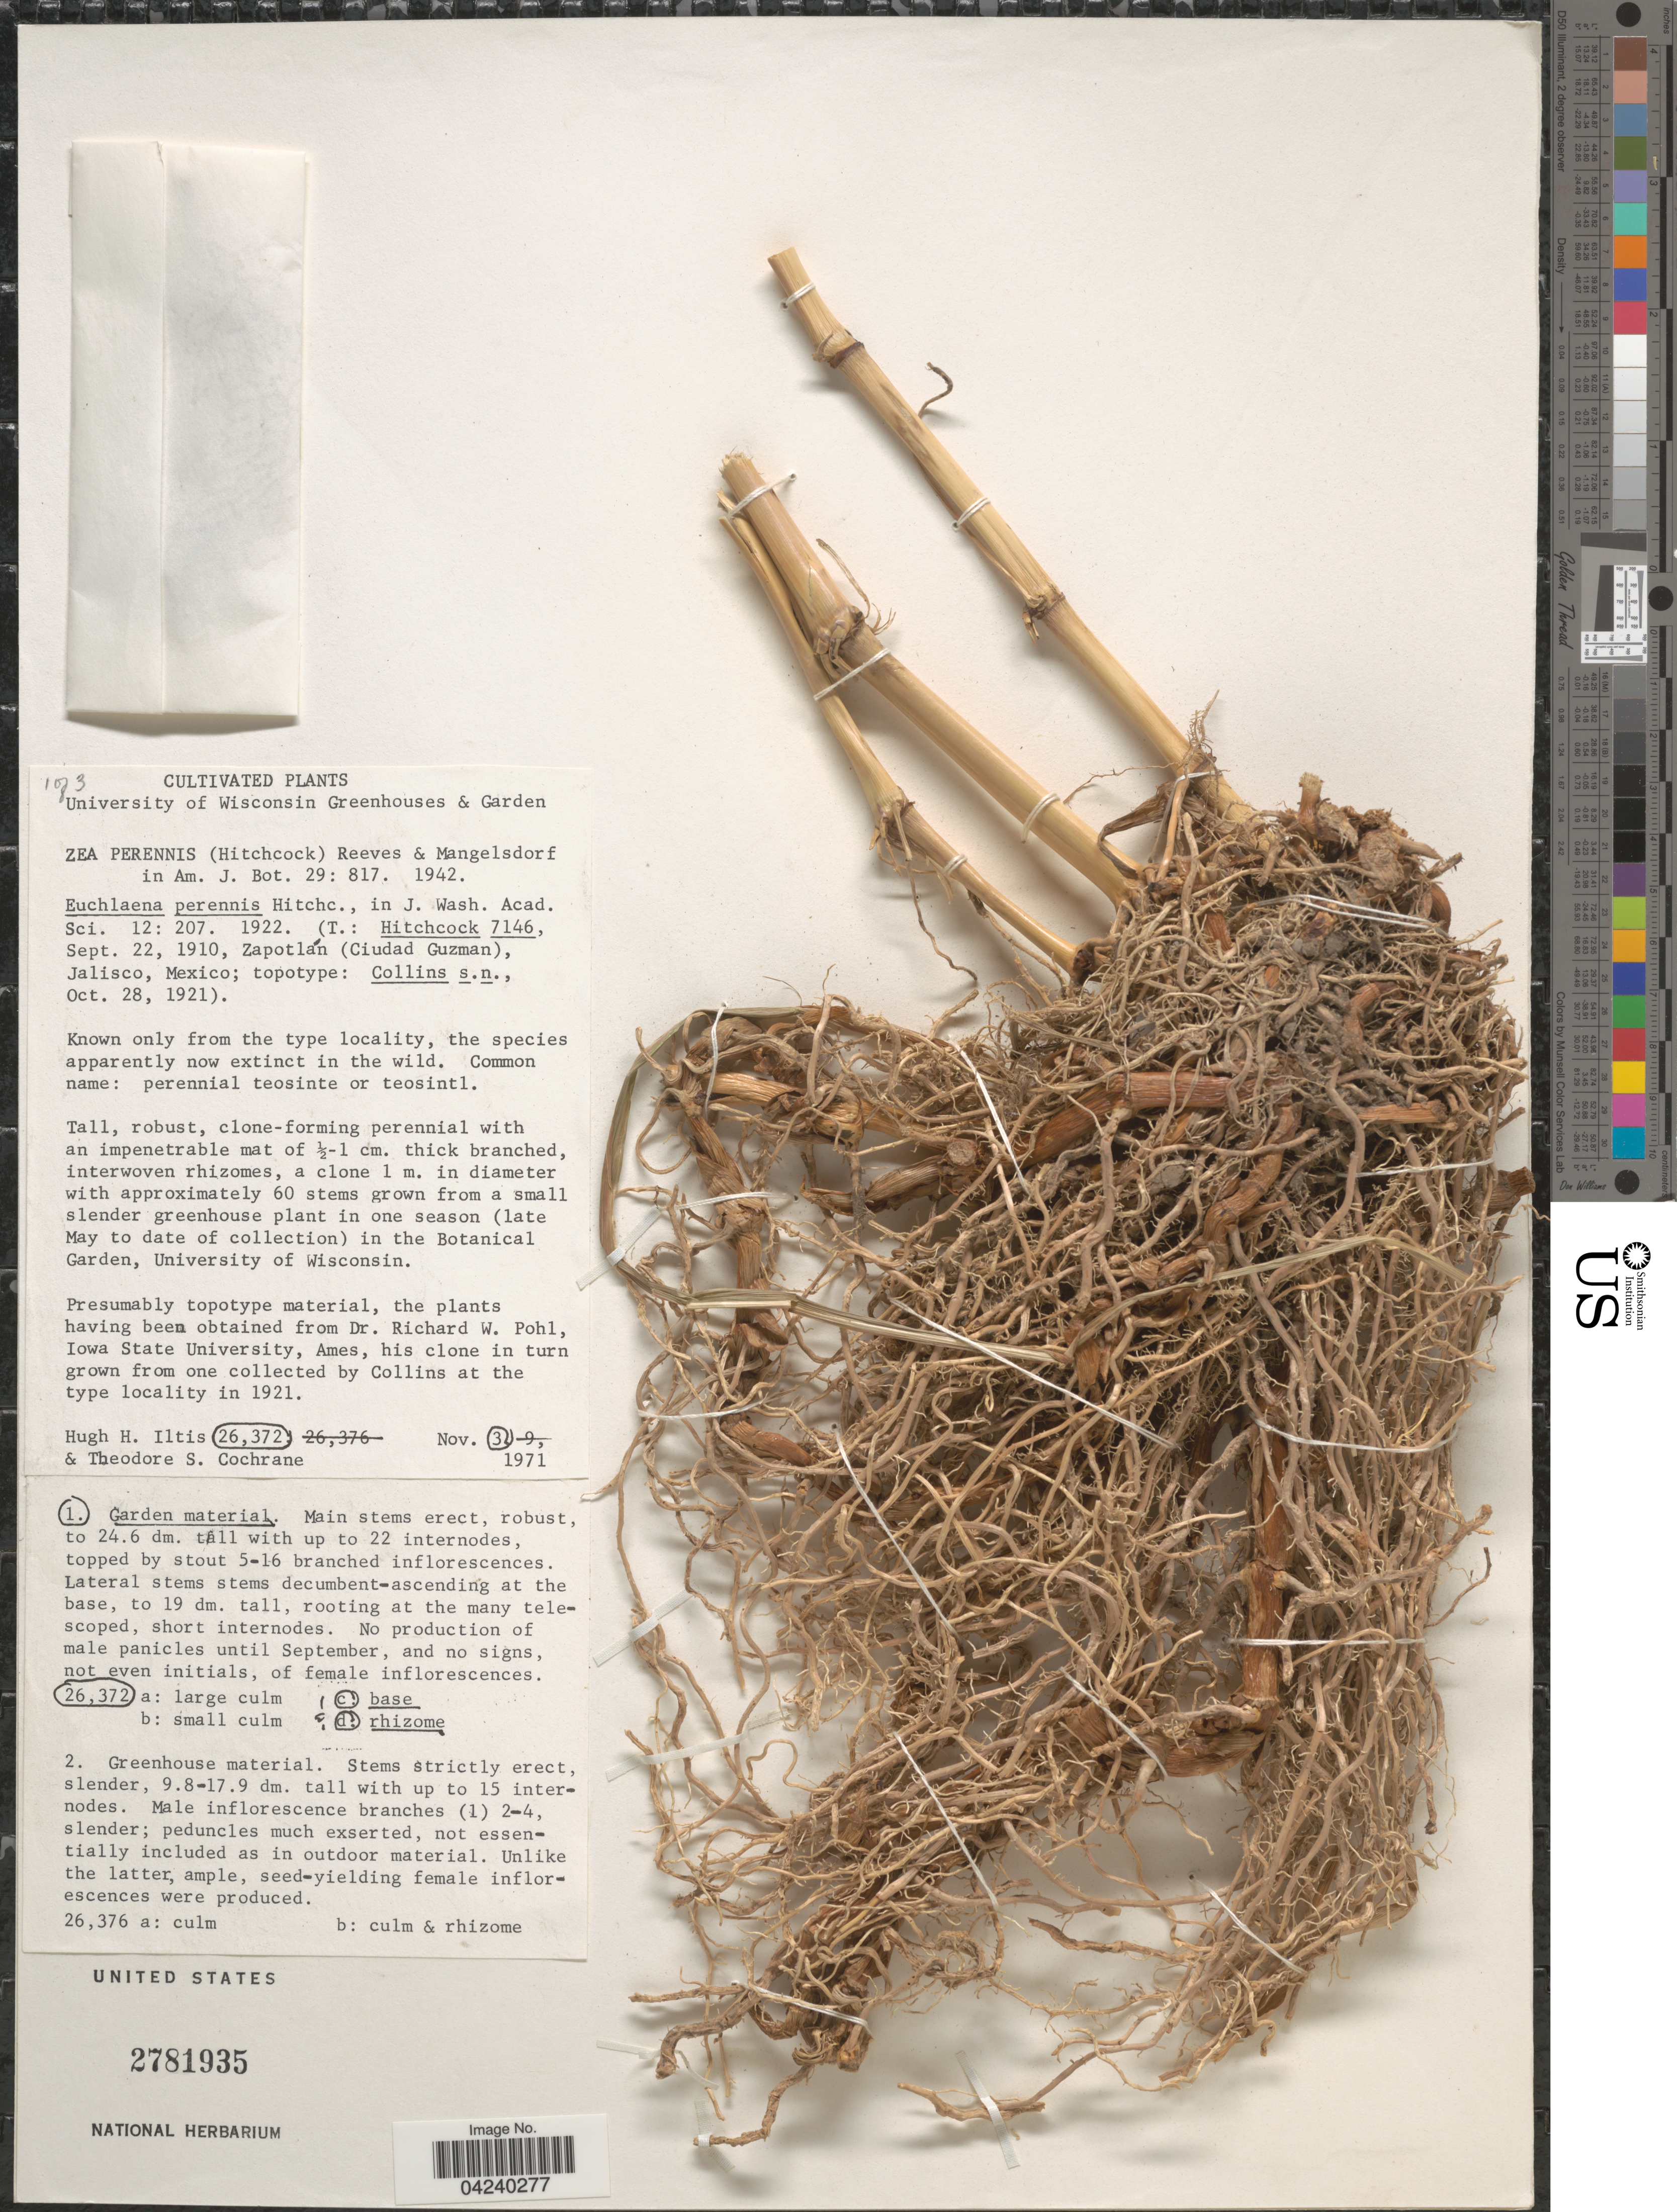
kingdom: Plantae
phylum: Tracheophyta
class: Liliopsida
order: Poales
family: Poaceae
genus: Zea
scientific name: Zea perennis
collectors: -- Collins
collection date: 1921-10-28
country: Mexico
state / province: Jalisco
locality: Zapotlán (Ciudad Guzman).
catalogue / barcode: US 2781935